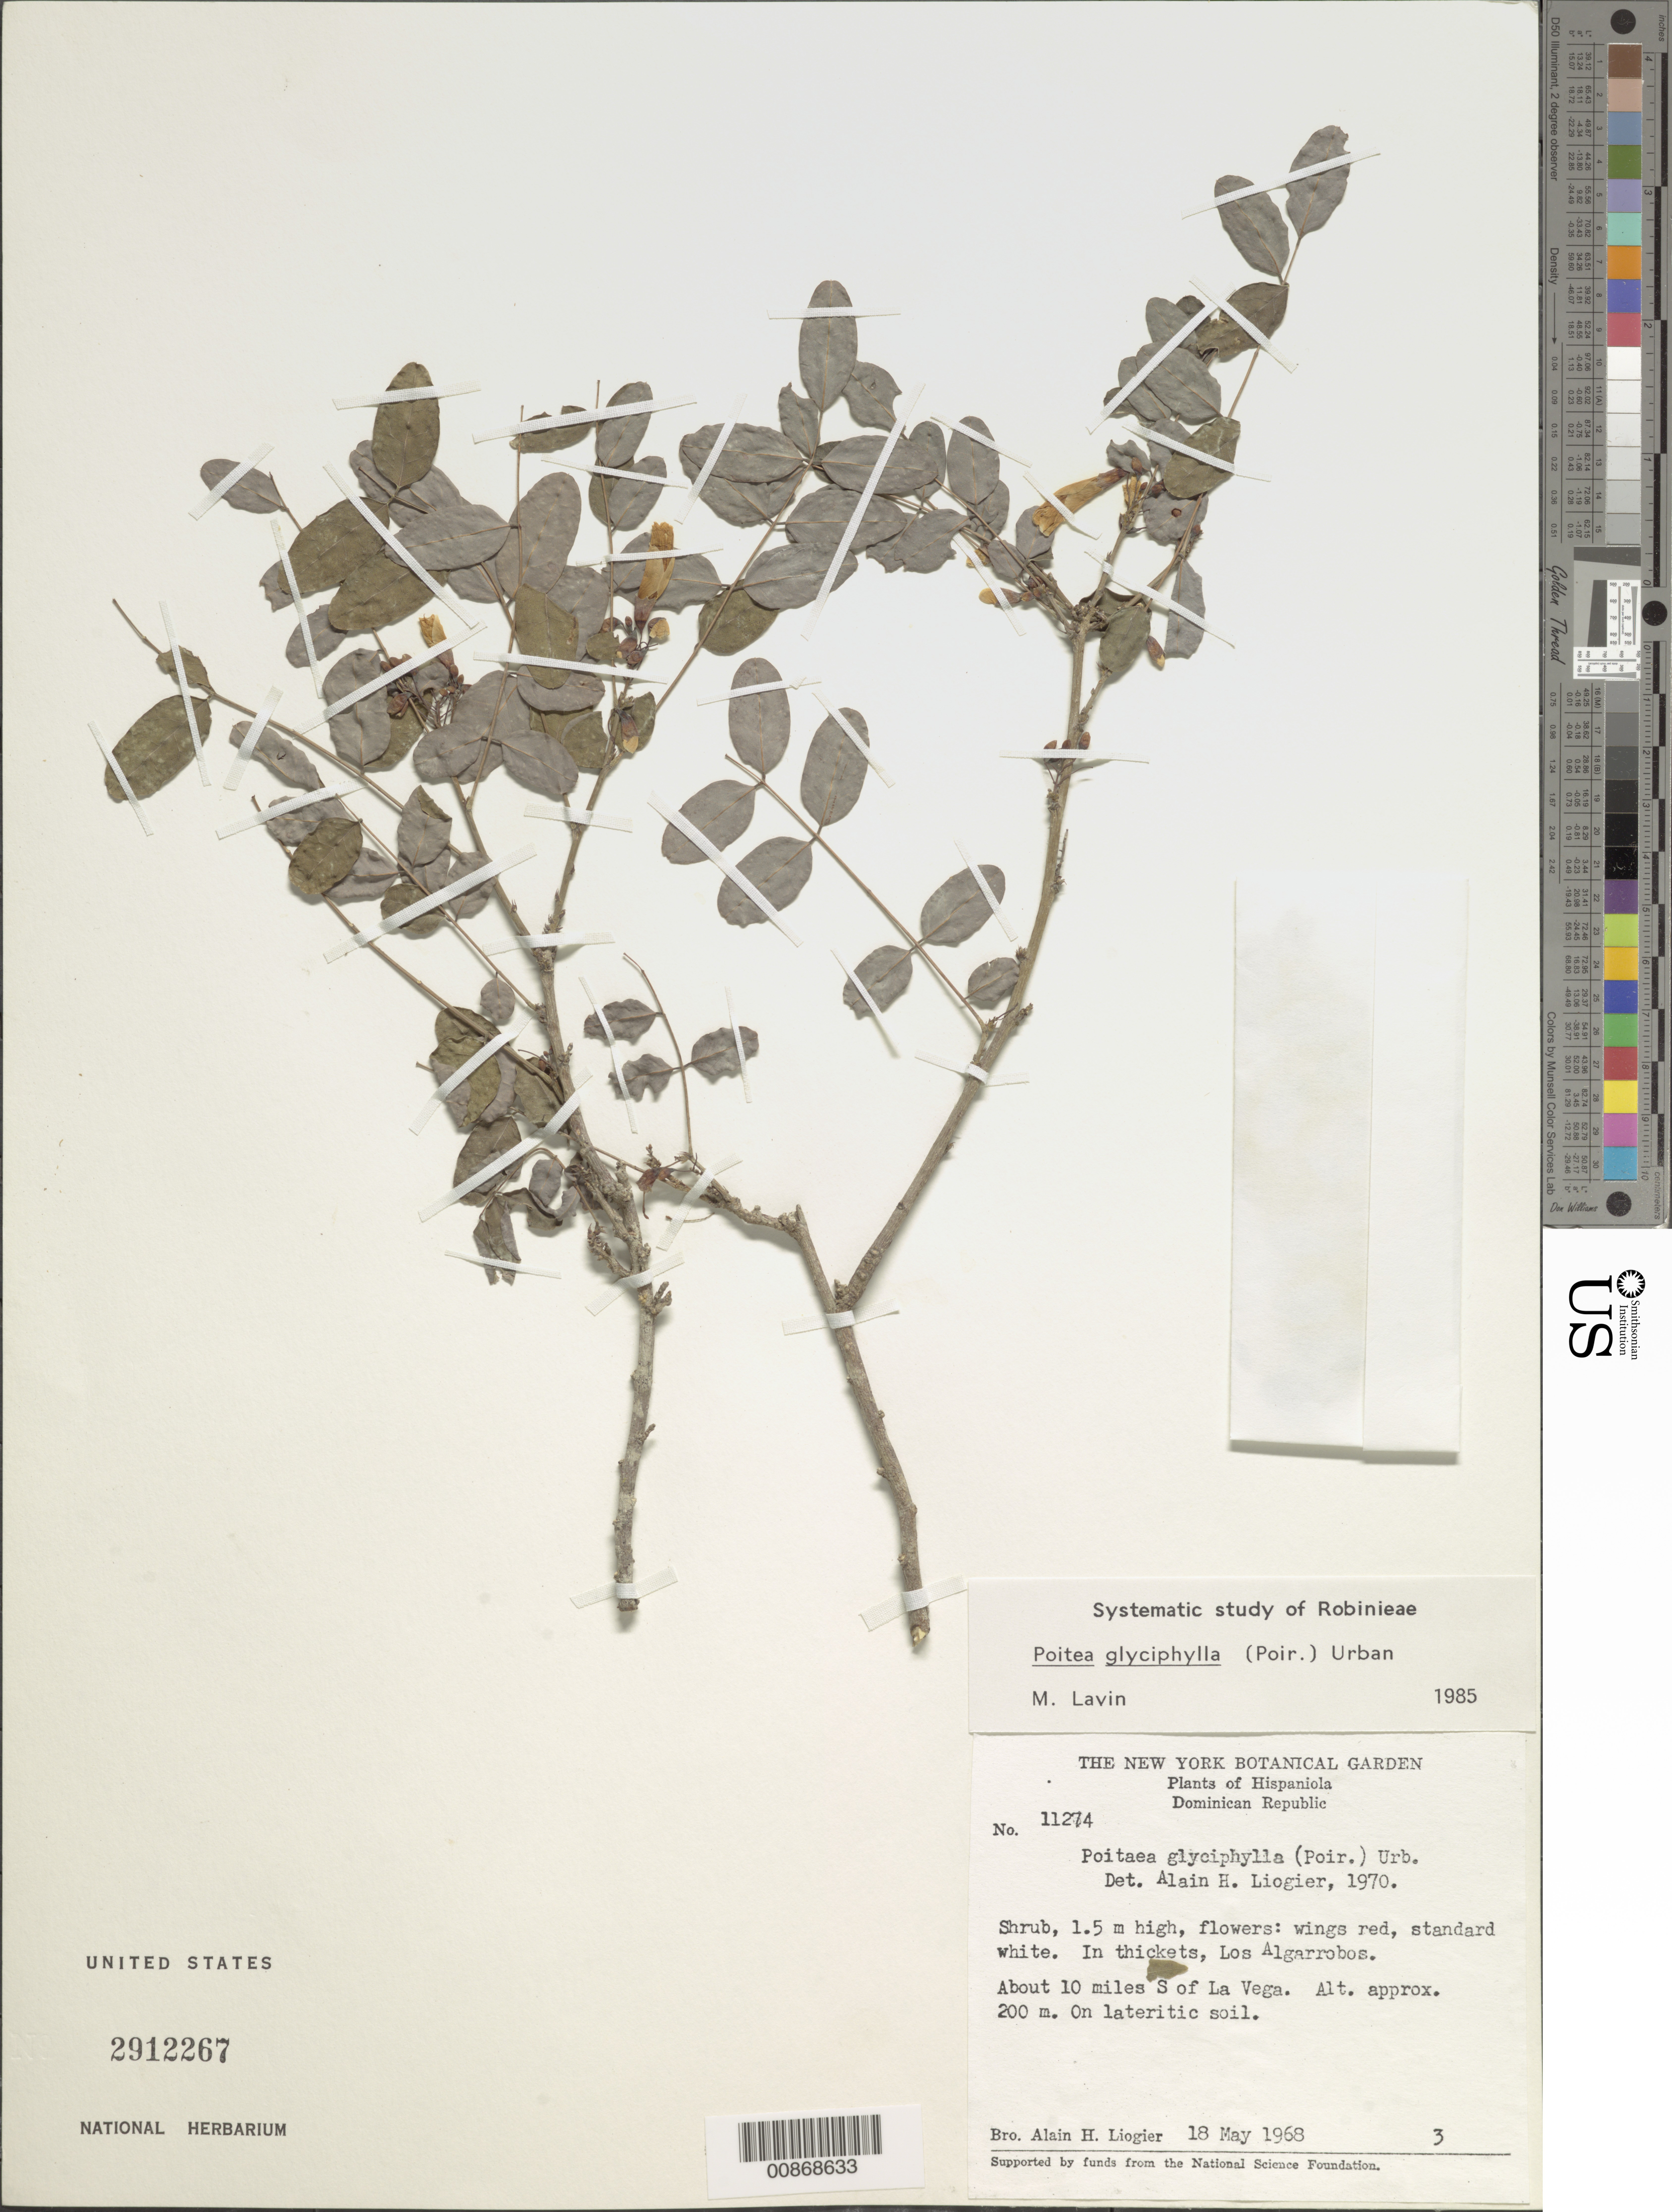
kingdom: Plantae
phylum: Tracheophyta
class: Magnoliopsida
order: Fabales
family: Fabaceae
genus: Poitea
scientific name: Poitea glyciphylla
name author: (Poir.) Urb.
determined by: Lavin, M.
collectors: A. H. Liogier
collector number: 111274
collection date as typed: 18 May 1968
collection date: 1968-05-18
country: Haiti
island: Hispaniola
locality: Los Algarrobos. About 10 miles S of La Vega.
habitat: In thickets. On lateritic soil.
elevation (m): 200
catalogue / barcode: US 2912267